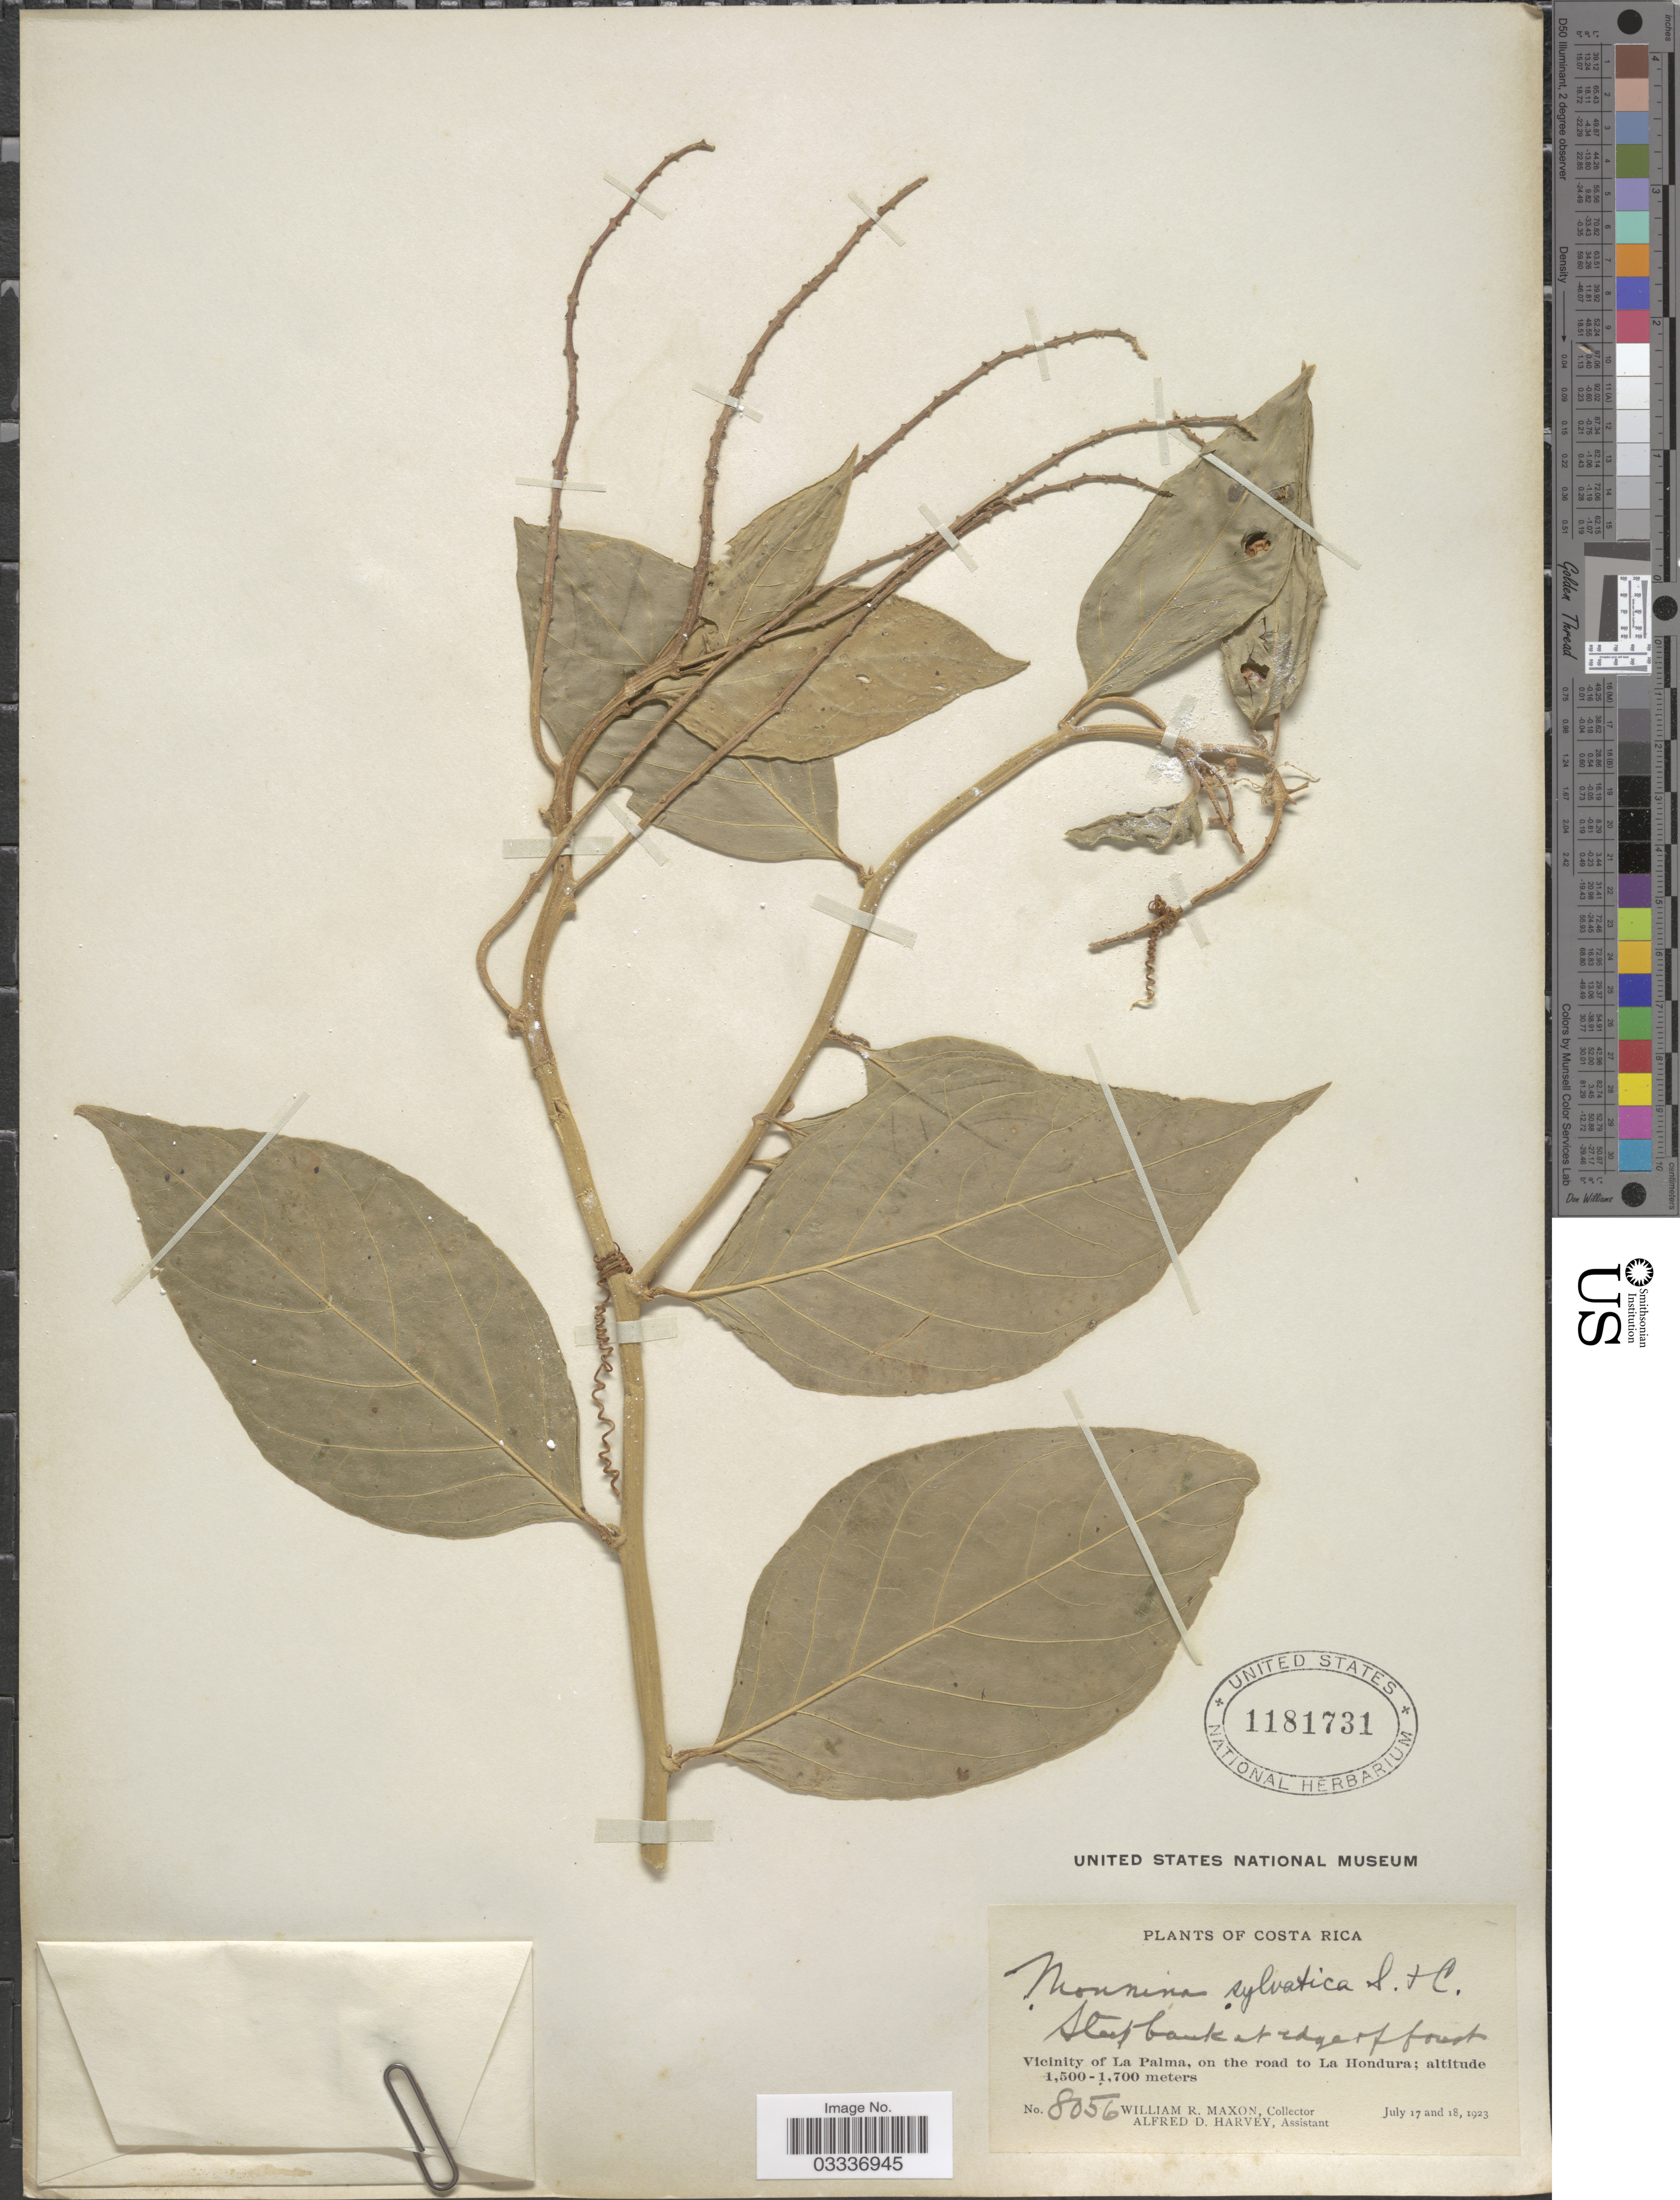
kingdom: Plantae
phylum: Tracheophyta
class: Magnoliopsida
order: Fabales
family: Polygalaceae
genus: Monnina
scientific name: Monnina sylvatica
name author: Schltdl. & Cham.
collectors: W. R. Maxon & A. D. Harvey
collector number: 8056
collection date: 1923-07-17/1923-07-18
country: Costa Rica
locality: Vicinity of La Palma, on the road to La Hondura.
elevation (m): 1500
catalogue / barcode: US 1181731